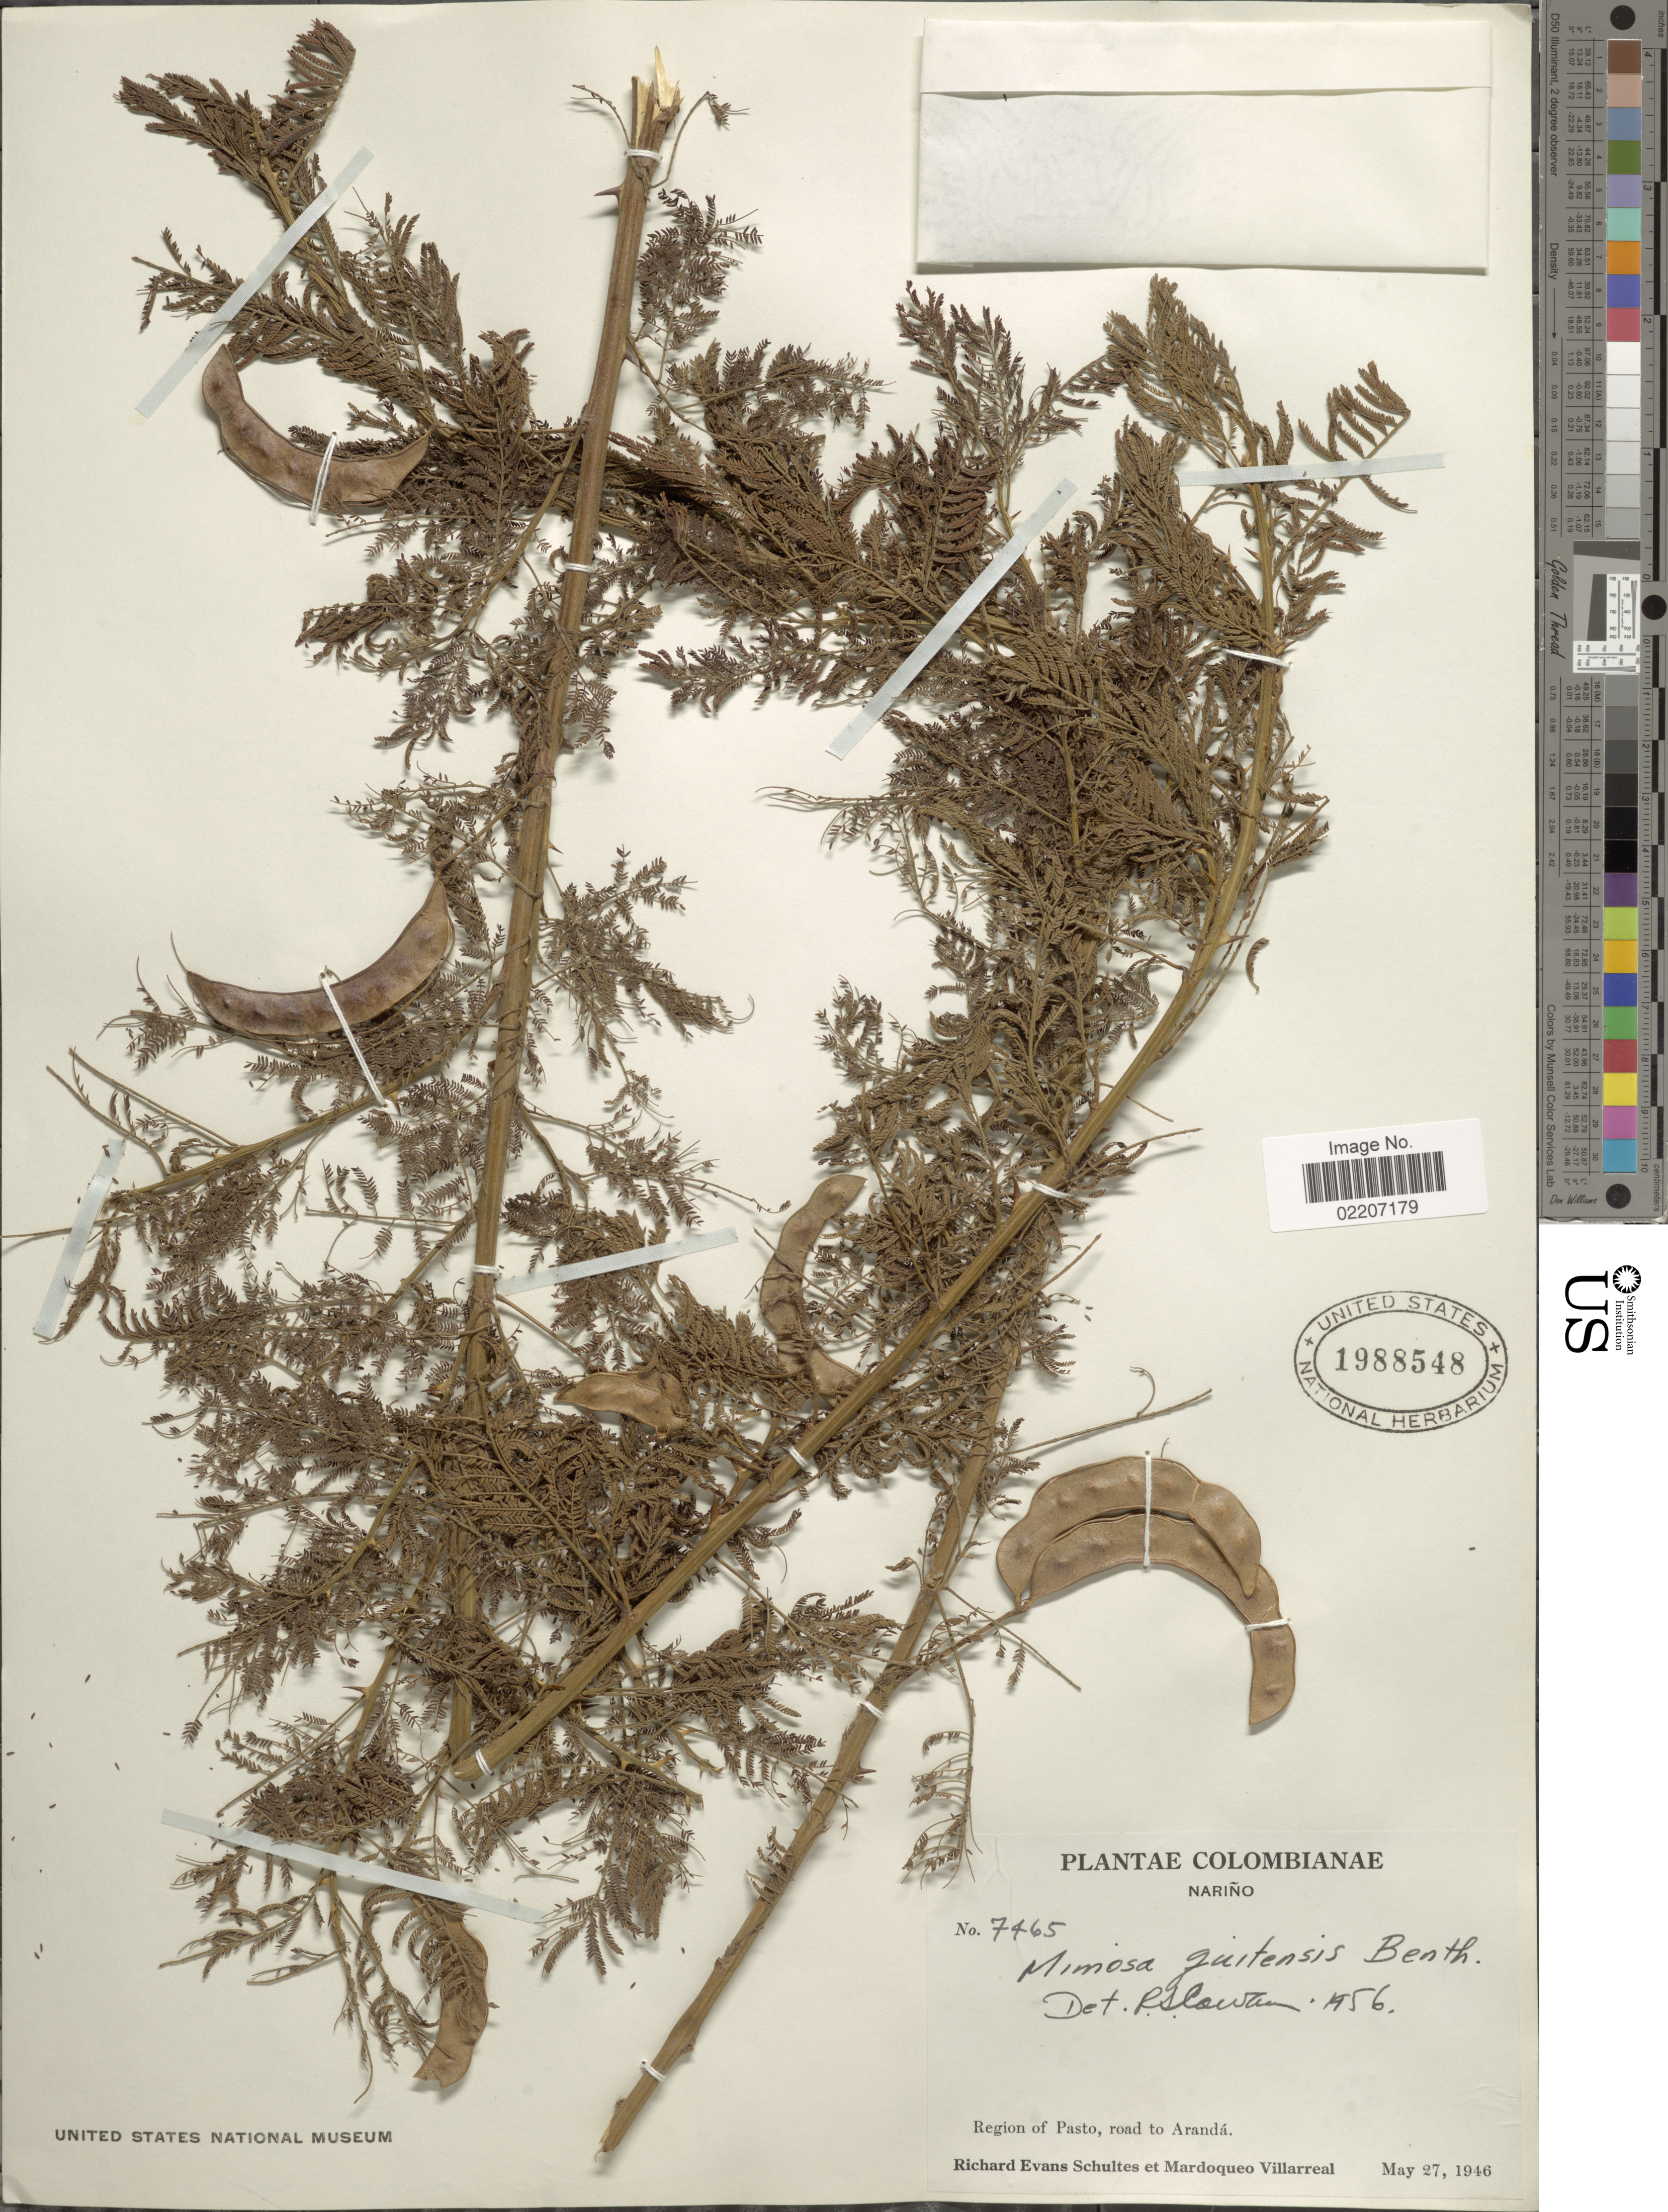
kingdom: Plantae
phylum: Tracheophyta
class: Magnoliopsida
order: Fabales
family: Fabaceae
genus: Mimosa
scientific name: Mimosa quitensis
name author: Benth.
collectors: R. E. Schultes & M. Villarreal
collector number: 7465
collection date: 1946-05-27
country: Colombia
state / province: Nariño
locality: Region of Pasto, road to Aranda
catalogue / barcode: US 1988548